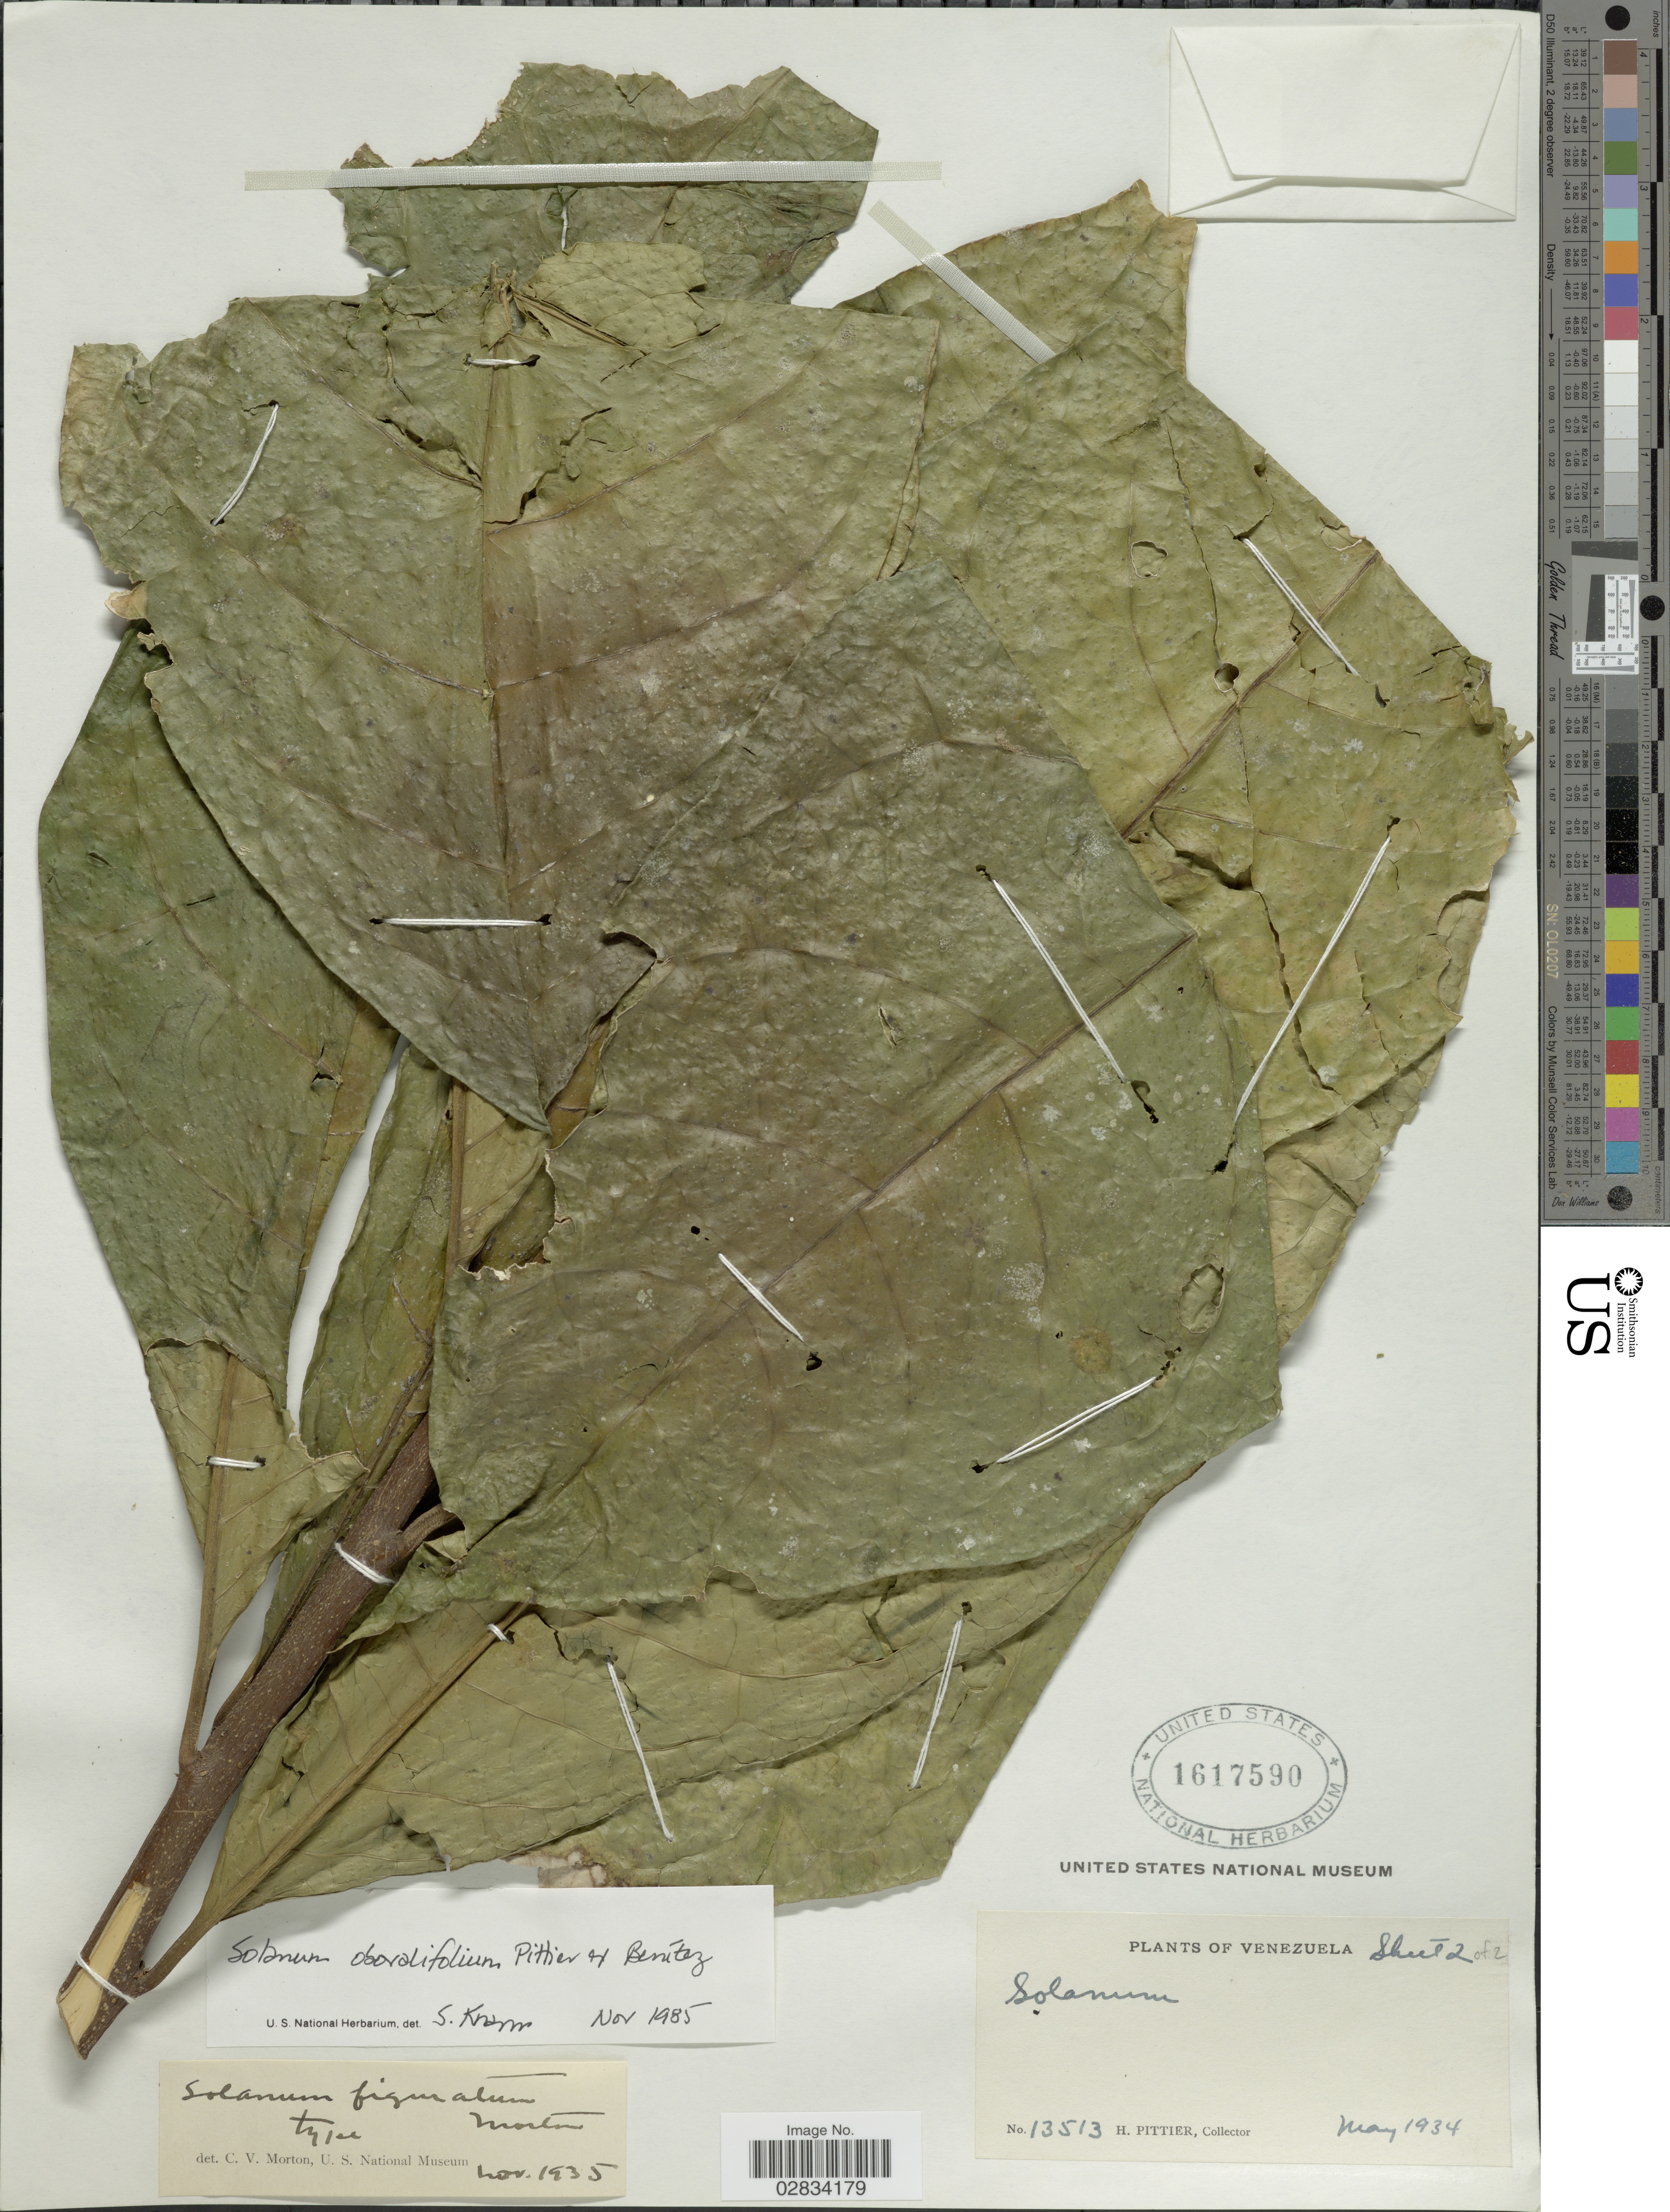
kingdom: Plantae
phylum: Tracheophyta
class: Magnoliopsida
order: Solanales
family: Solanaceae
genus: Solanum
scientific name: Solanum obovalifolium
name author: Benítez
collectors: H. F. Pittier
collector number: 13513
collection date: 1934-05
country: Venezuela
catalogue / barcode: US 1617590